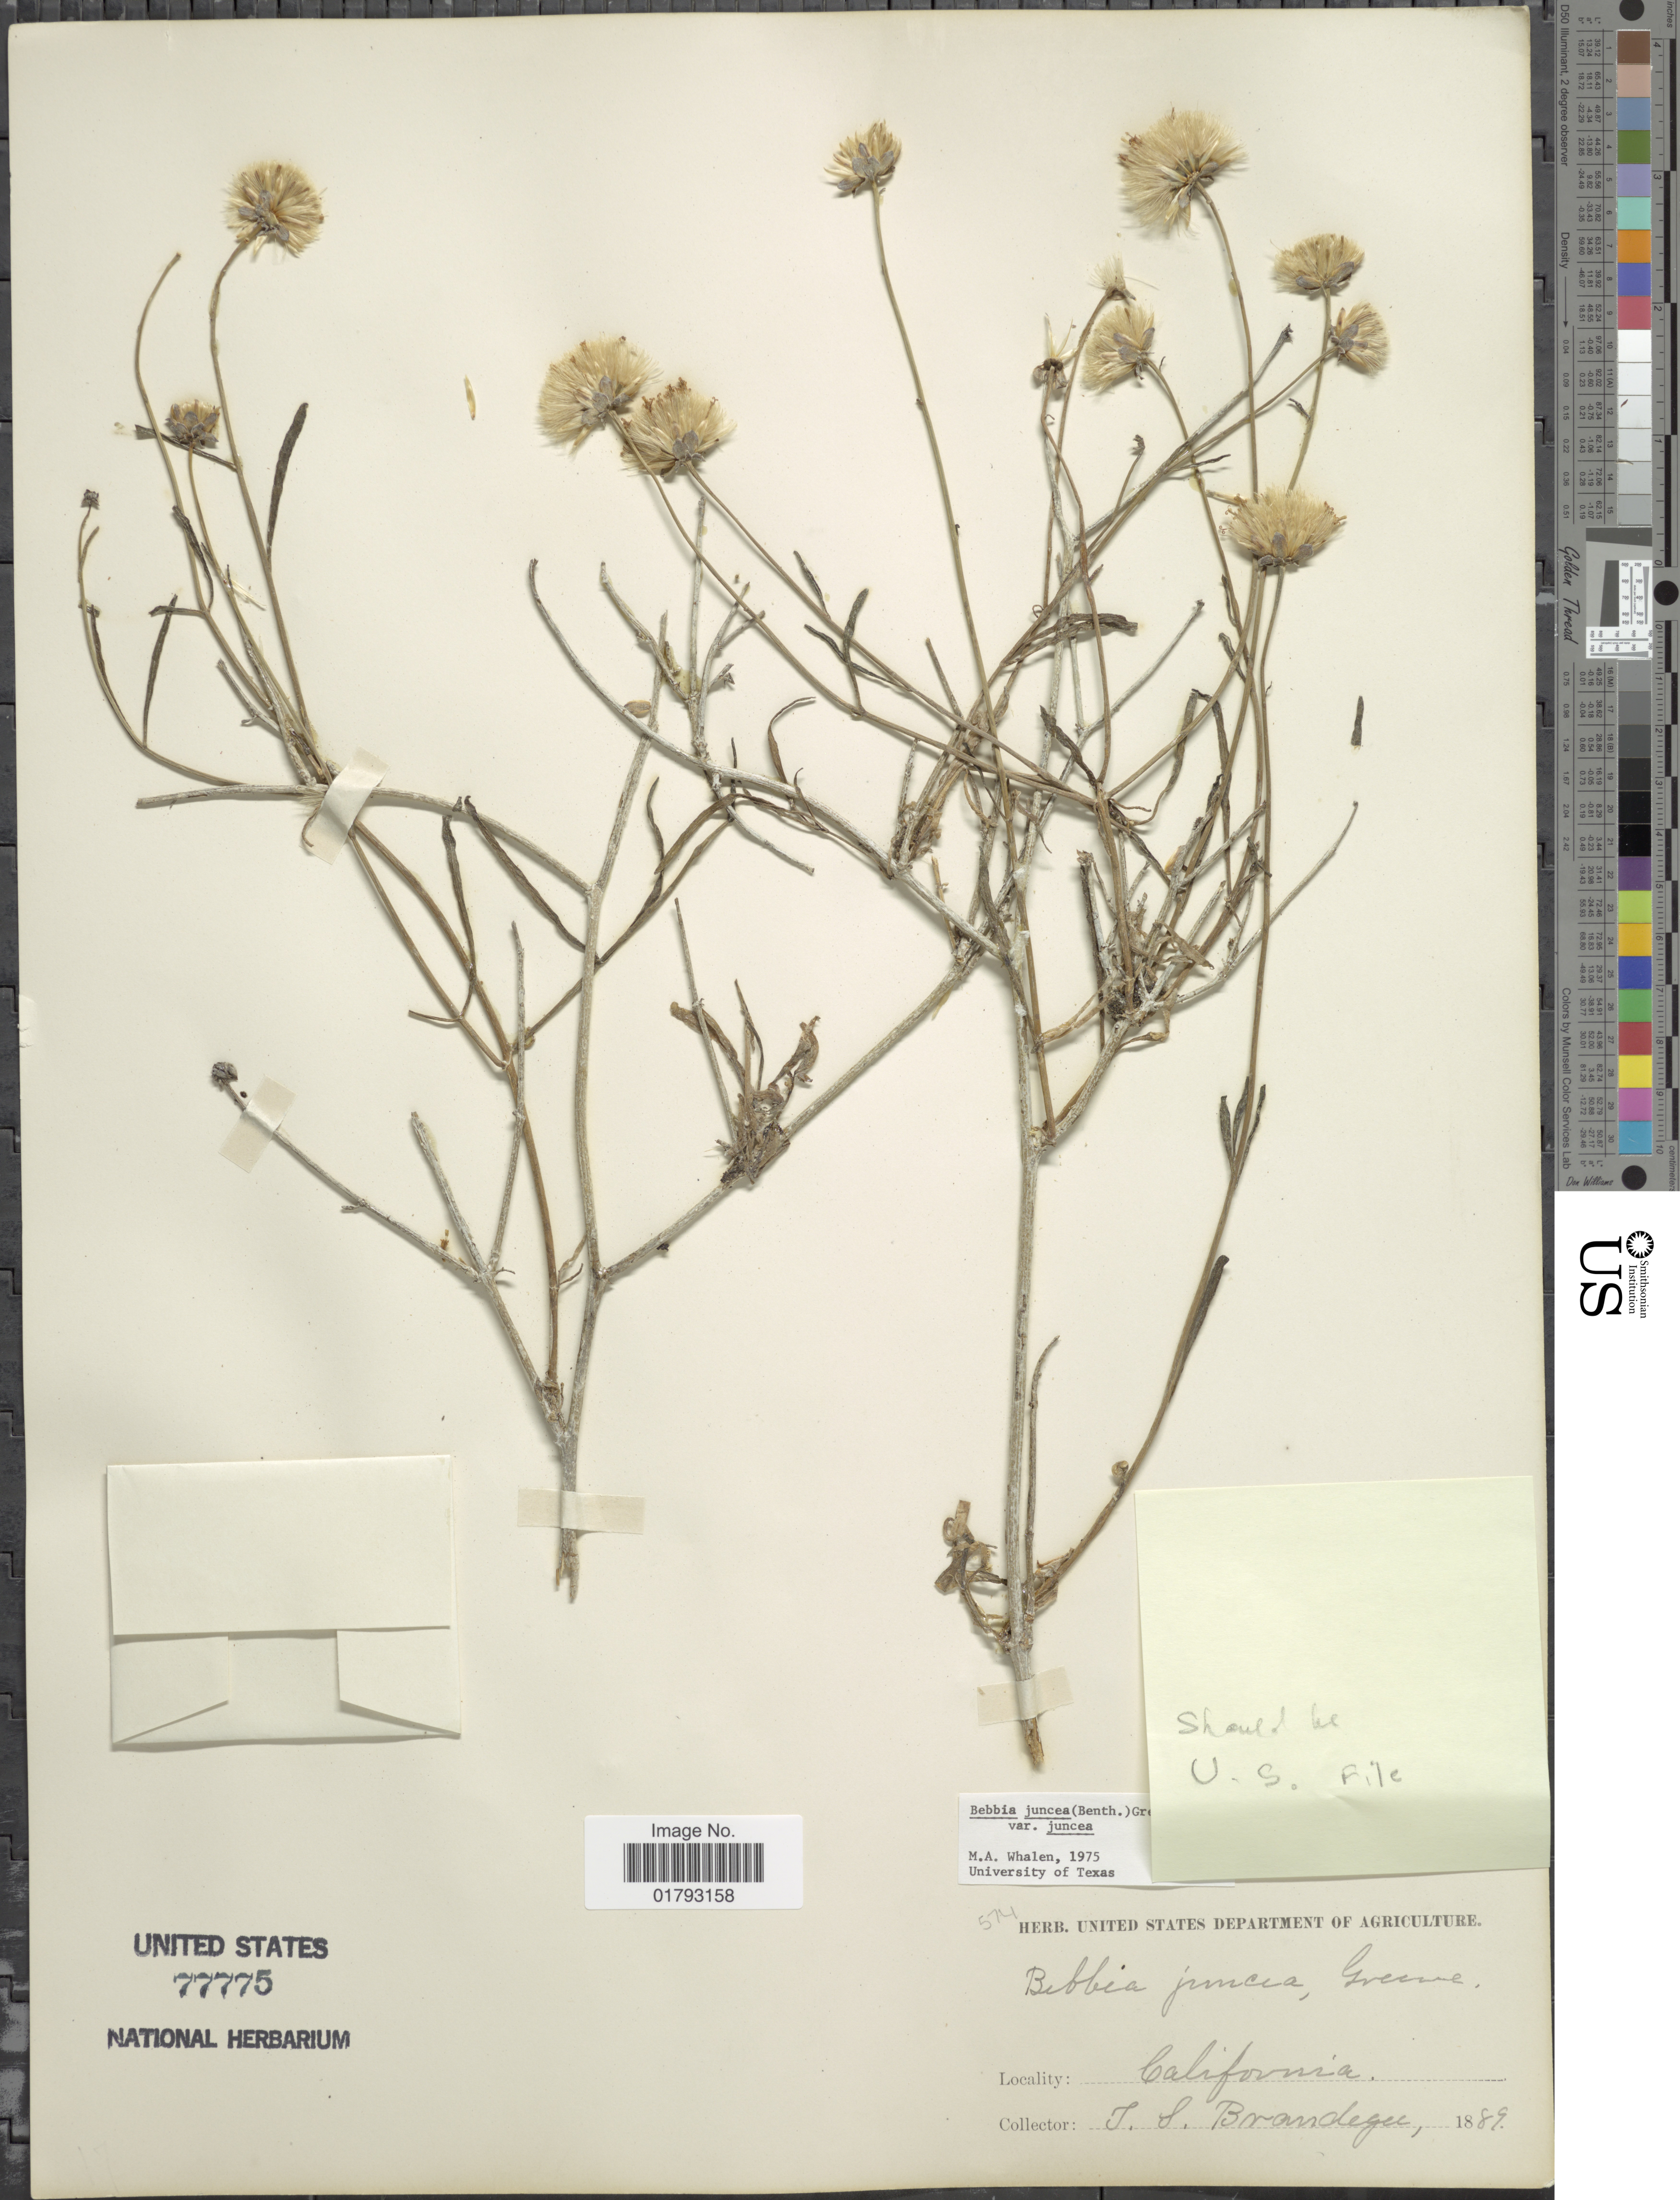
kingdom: Plantae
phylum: Tracheophyta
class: Magnoliopsida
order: Asterales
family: Asteraceae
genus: Bebbia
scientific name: Bebbia juncea var. juncea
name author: (Benth.) Greene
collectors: T. S. Brandegee (herbarium)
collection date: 1889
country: United States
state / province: California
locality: California.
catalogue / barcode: US 77775